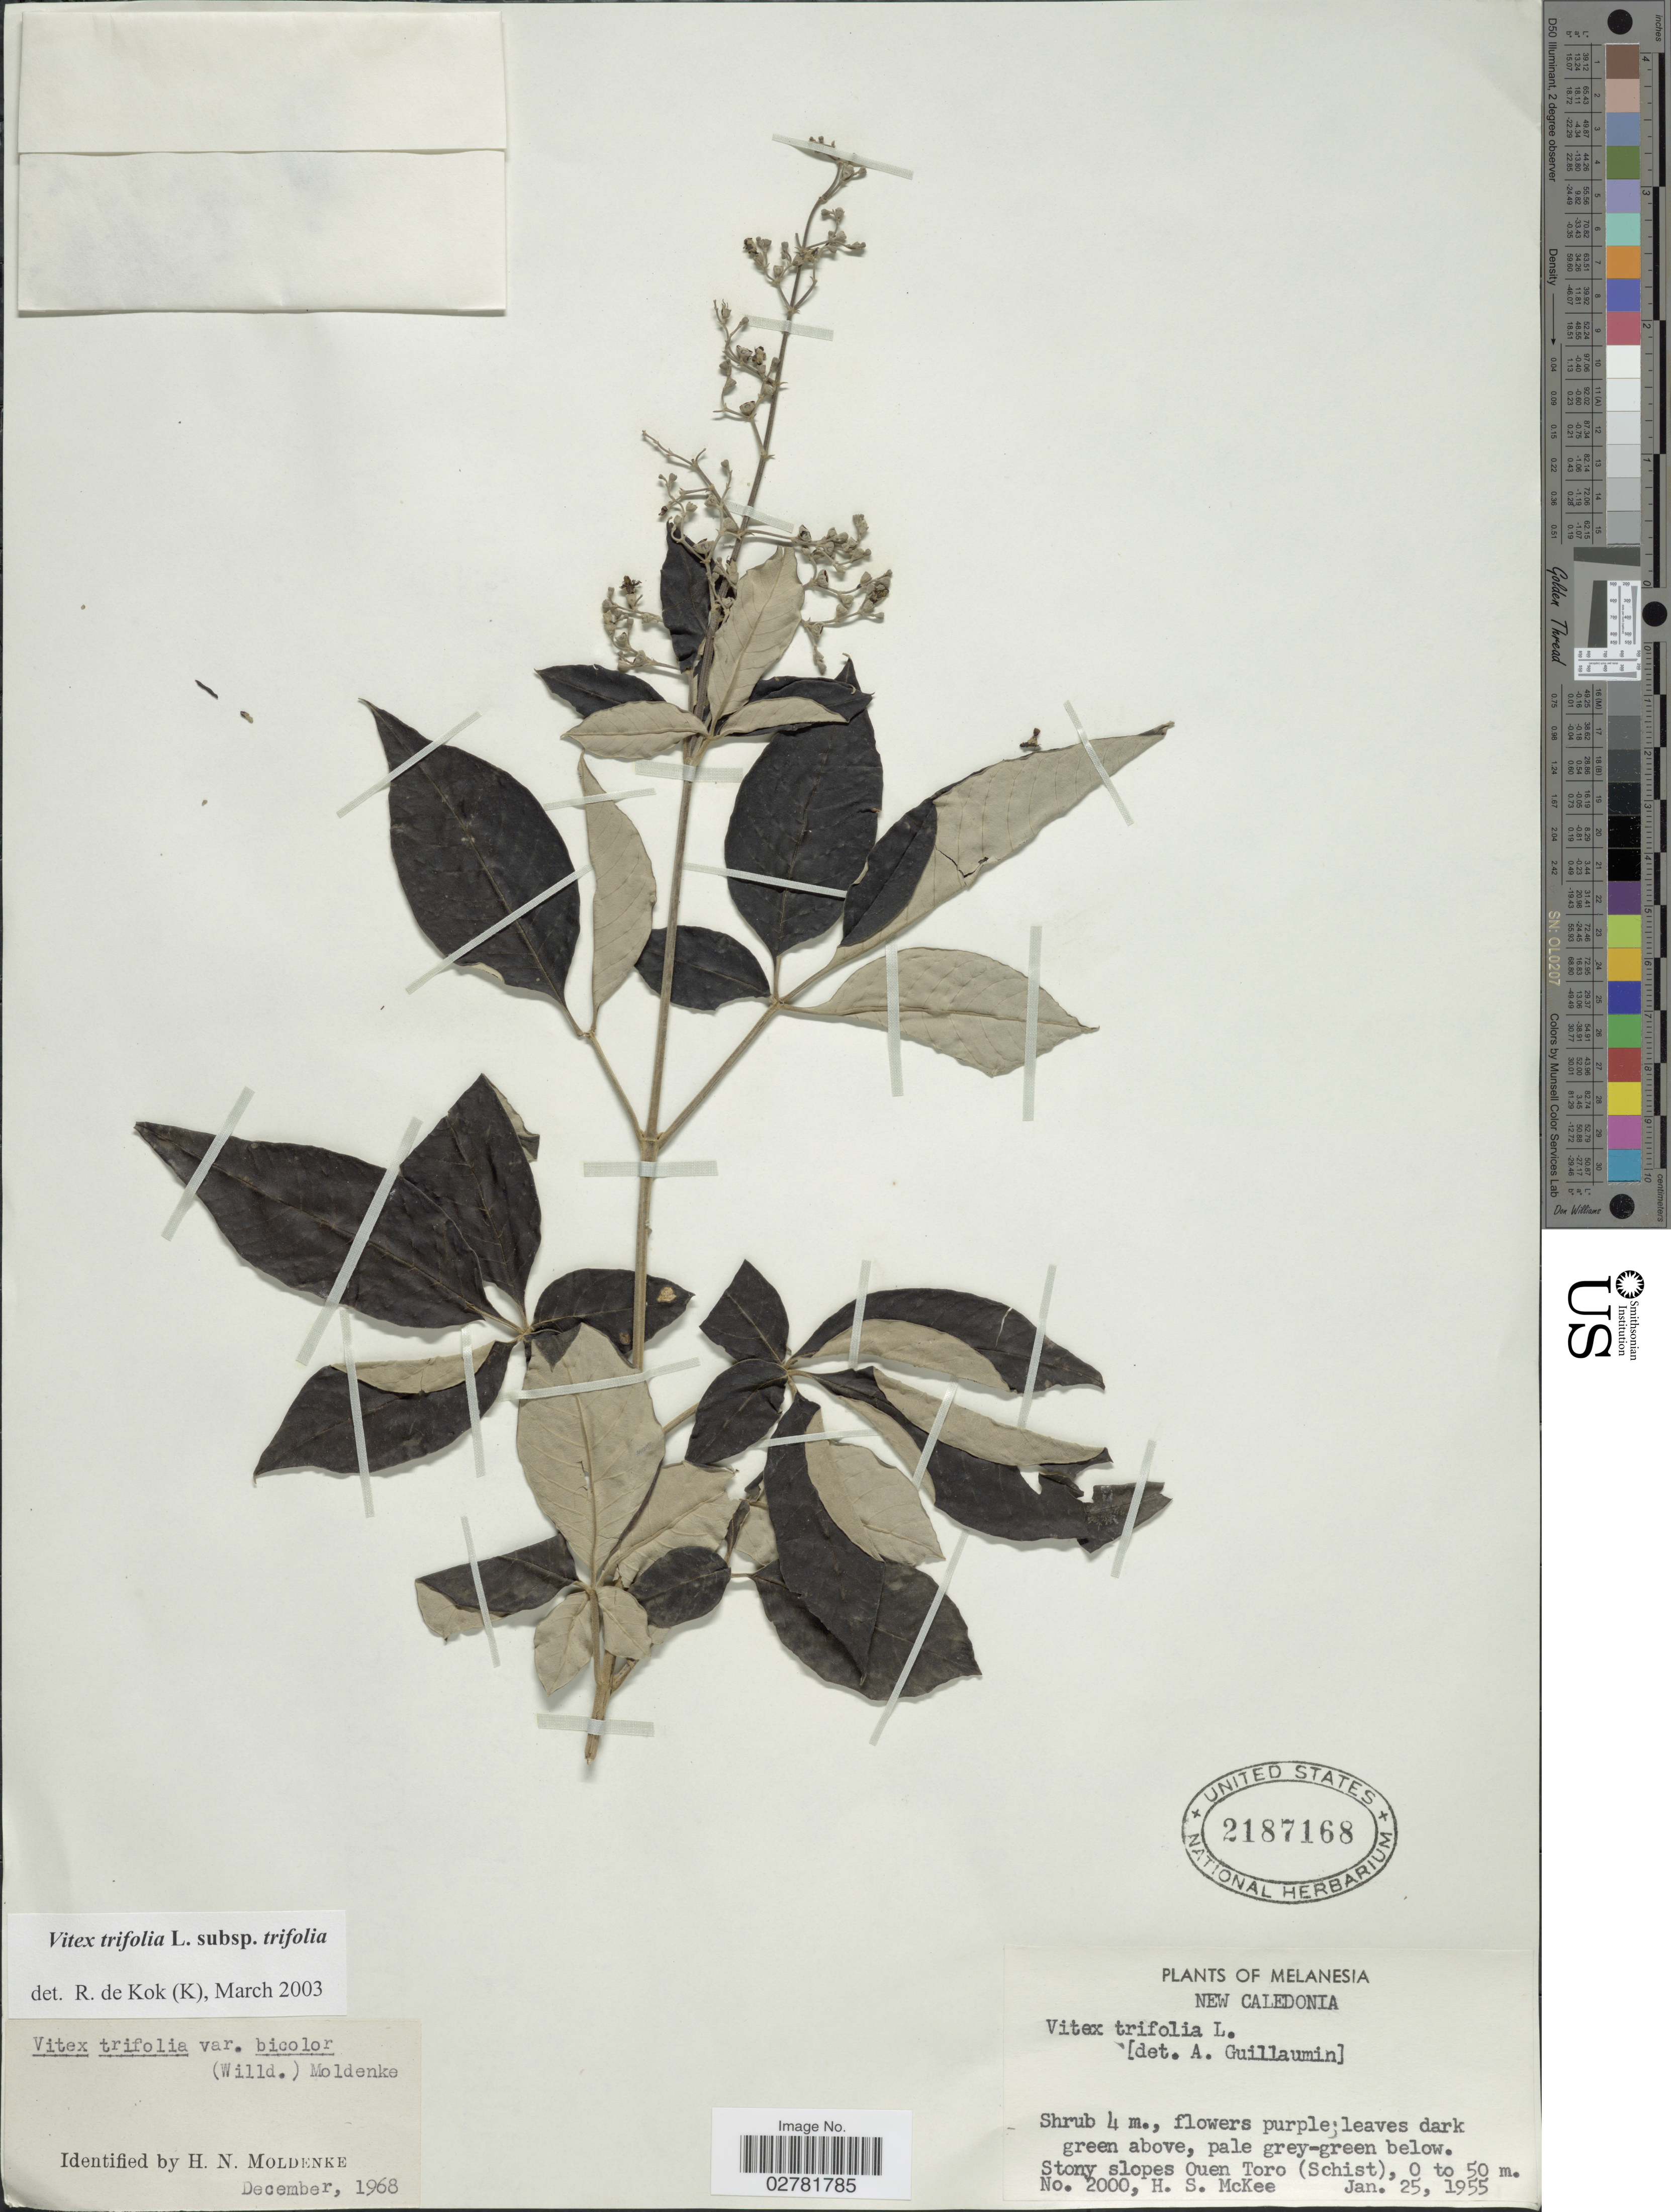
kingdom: Plantae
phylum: Tracheophyta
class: Magnoliopsida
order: Lamiales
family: Lamiaceae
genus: Vitex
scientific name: Vitex trifolia var. trifolia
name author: L.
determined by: Kok, R. de, (K)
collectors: H. S. McKee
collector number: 2000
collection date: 1955-01-25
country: New Caledonia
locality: Melanesia. Stony slopes Ouen Toro (Schist).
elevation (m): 0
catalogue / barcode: US 2187168